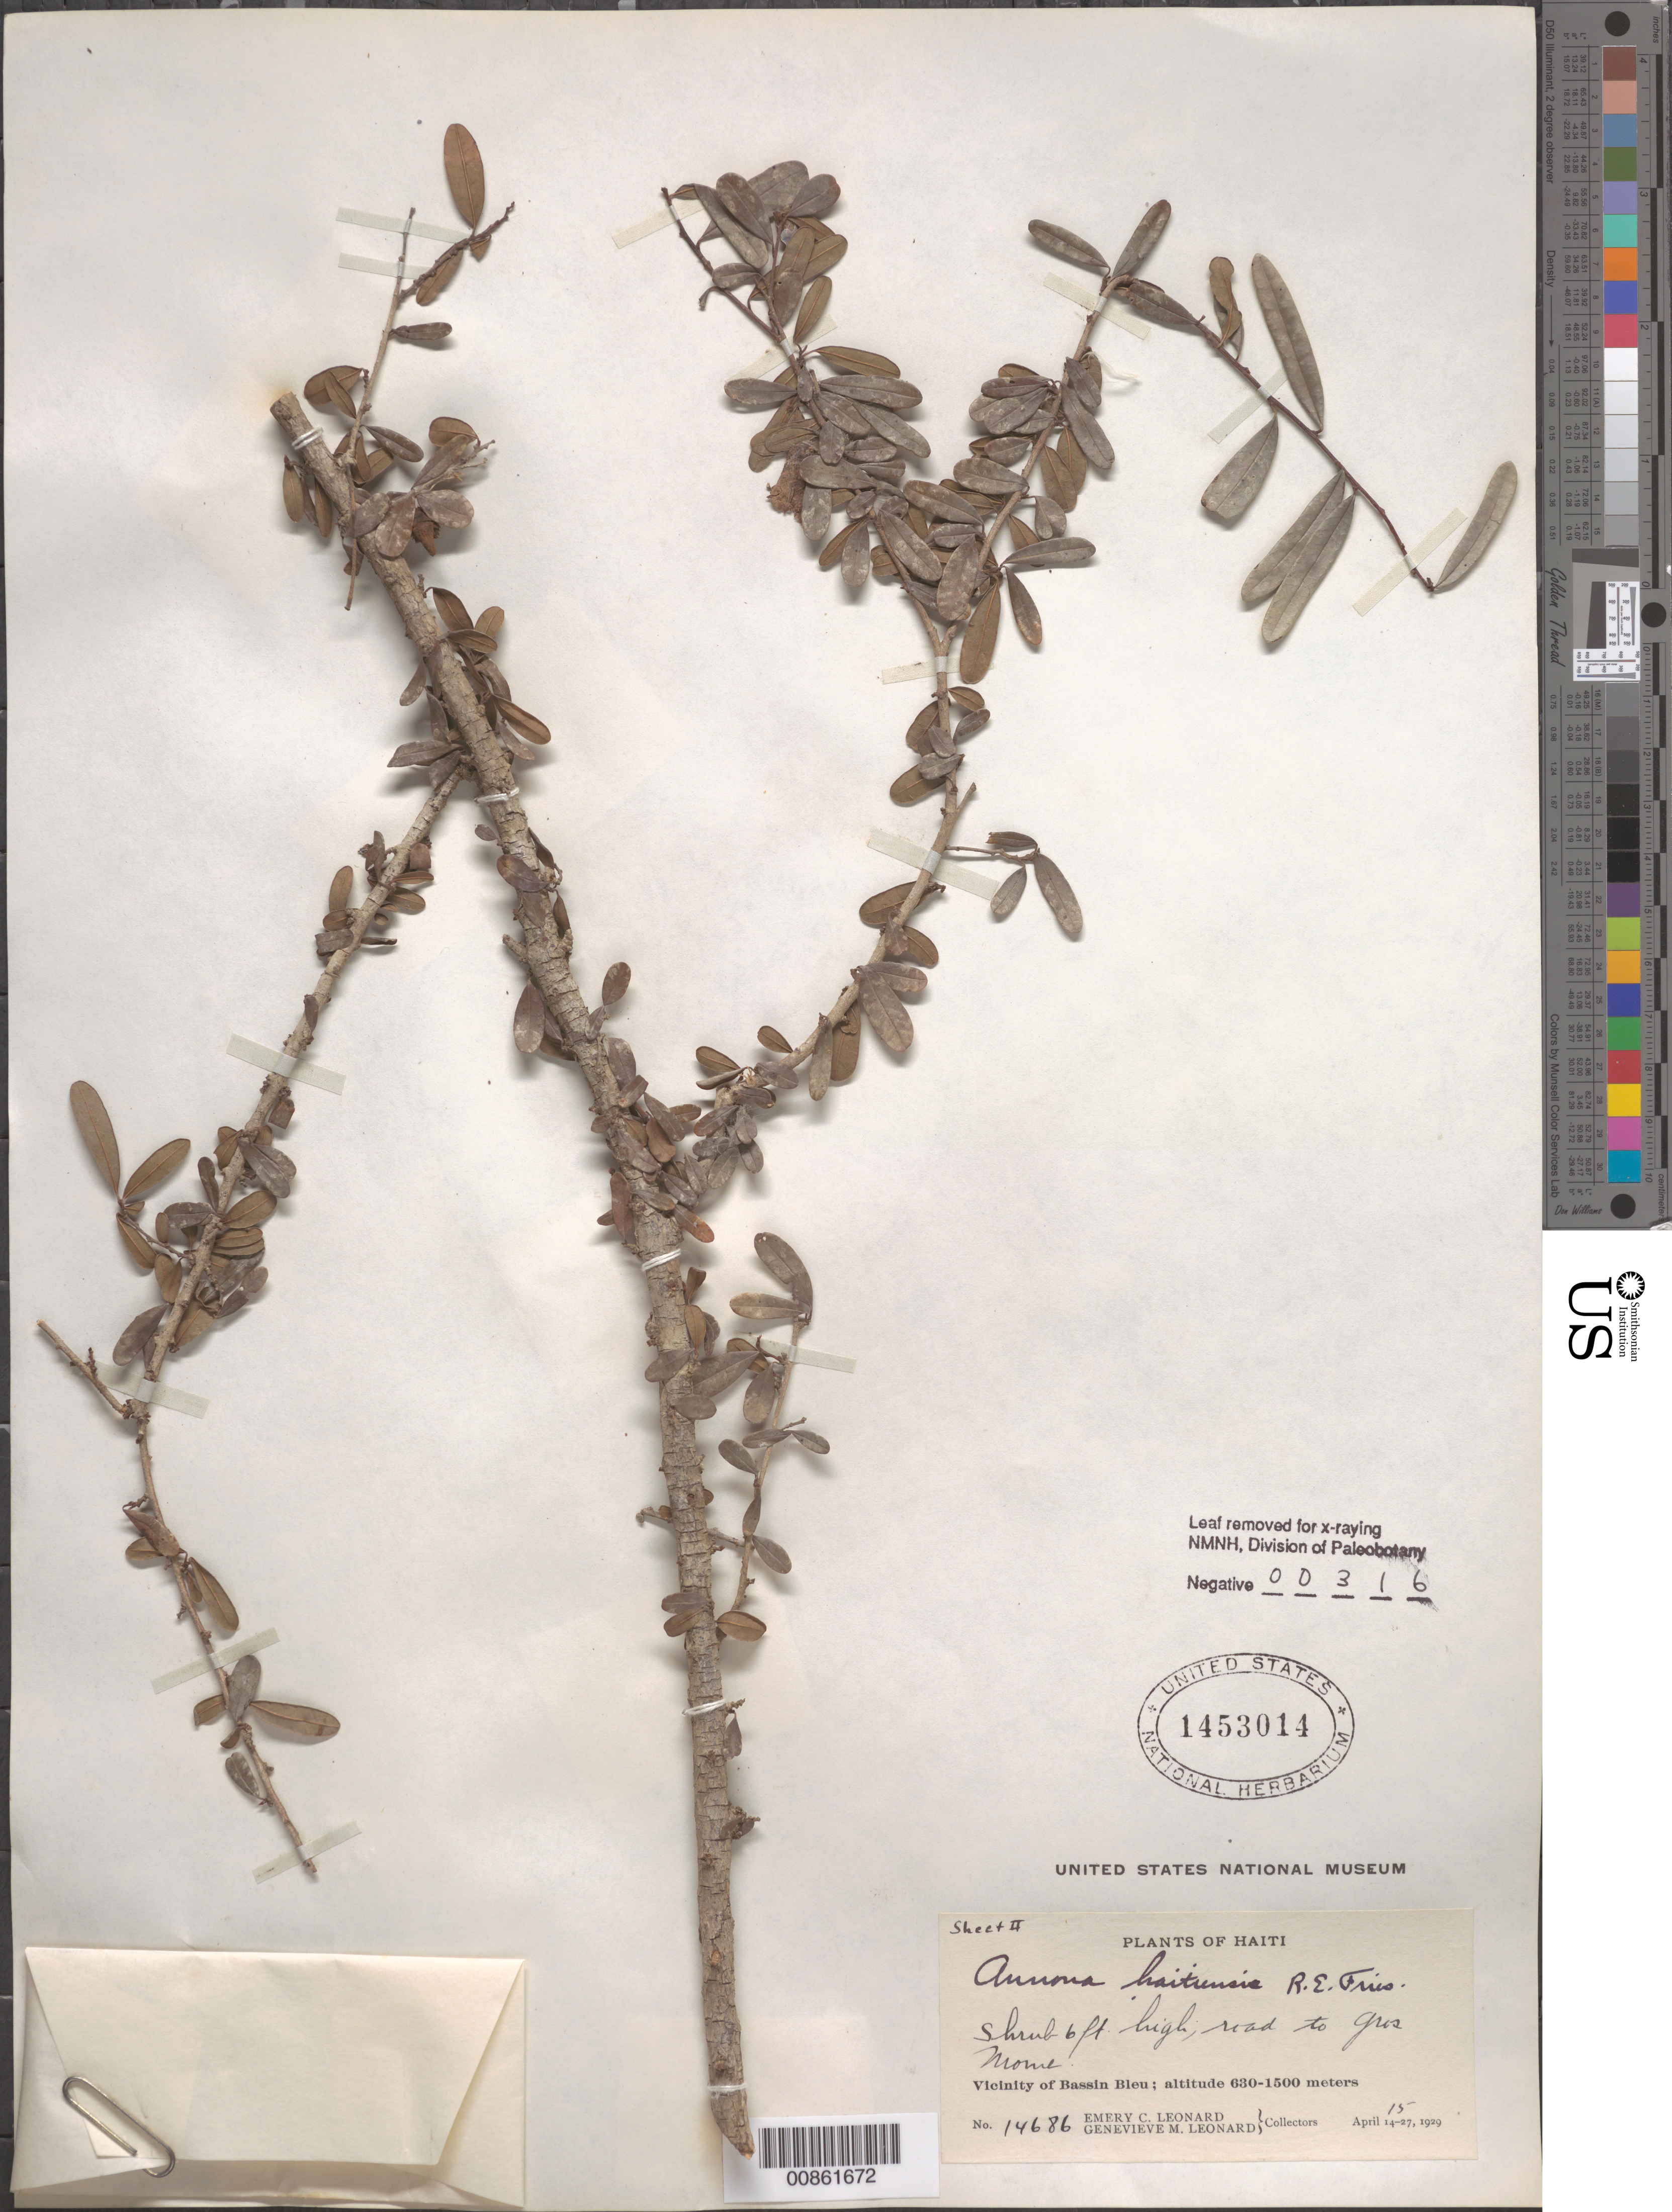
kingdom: Plantae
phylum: Tracheophyta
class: Magnoliopsida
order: Magnoliales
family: Annonaceae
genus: Annona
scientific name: Annona haitiensis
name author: R.E. Fr.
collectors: E. C. Leonard & G. M. Leonard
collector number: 14686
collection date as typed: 15 Apr 1929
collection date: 1929-04-15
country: Haiti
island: Hispaniola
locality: Vicinity of Bassin Bleu, road to Gros Morne.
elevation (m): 630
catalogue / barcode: US 1453014